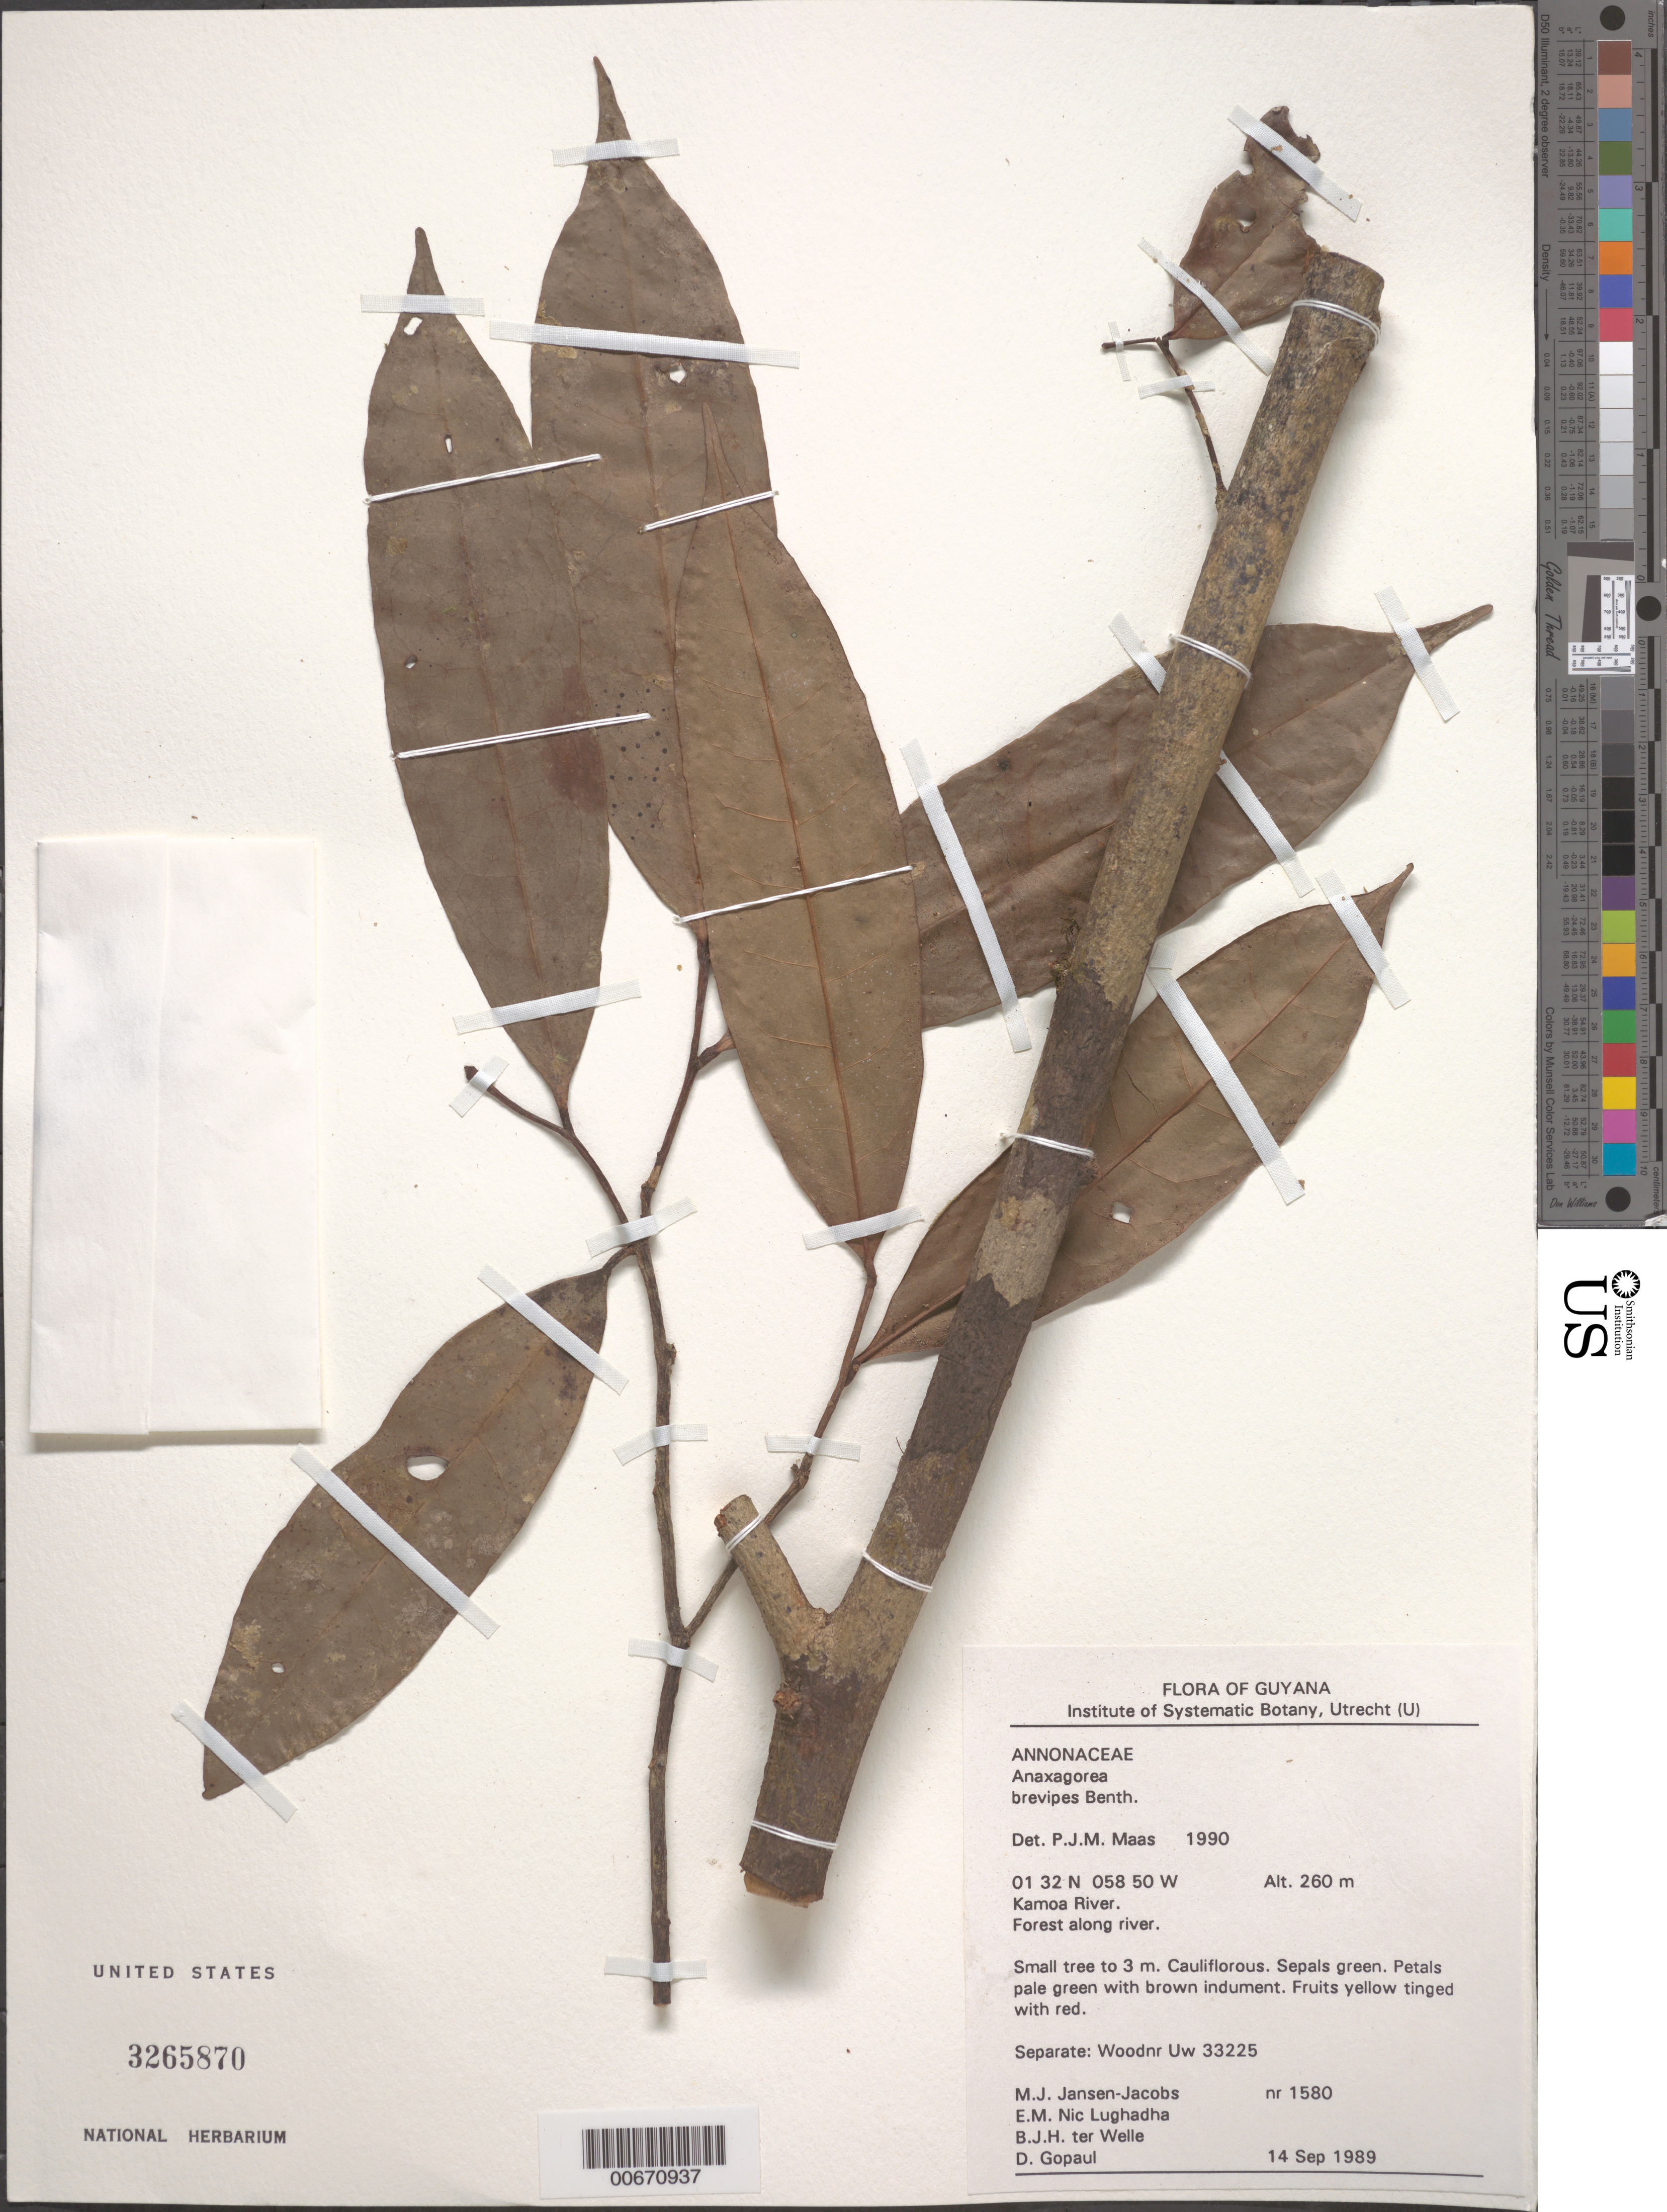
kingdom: Plantae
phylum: Tracheophyta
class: Magnoliopsida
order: Magnoliales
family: Annonaceae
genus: Anaxagorea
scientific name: Anaxagorea brevipes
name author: Benth.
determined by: Maas, Paul J. M.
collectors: M. J. Jansen-Jacobs, E. Nic Lughadha, B. Welle & D. Gopaul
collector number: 1580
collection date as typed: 14-Sep-89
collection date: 1989-09-14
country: Guyana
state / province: U. Takutu-U. Essequibo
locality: Kamoa River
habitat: Forest along river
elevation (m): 260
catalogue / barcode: US 3265870